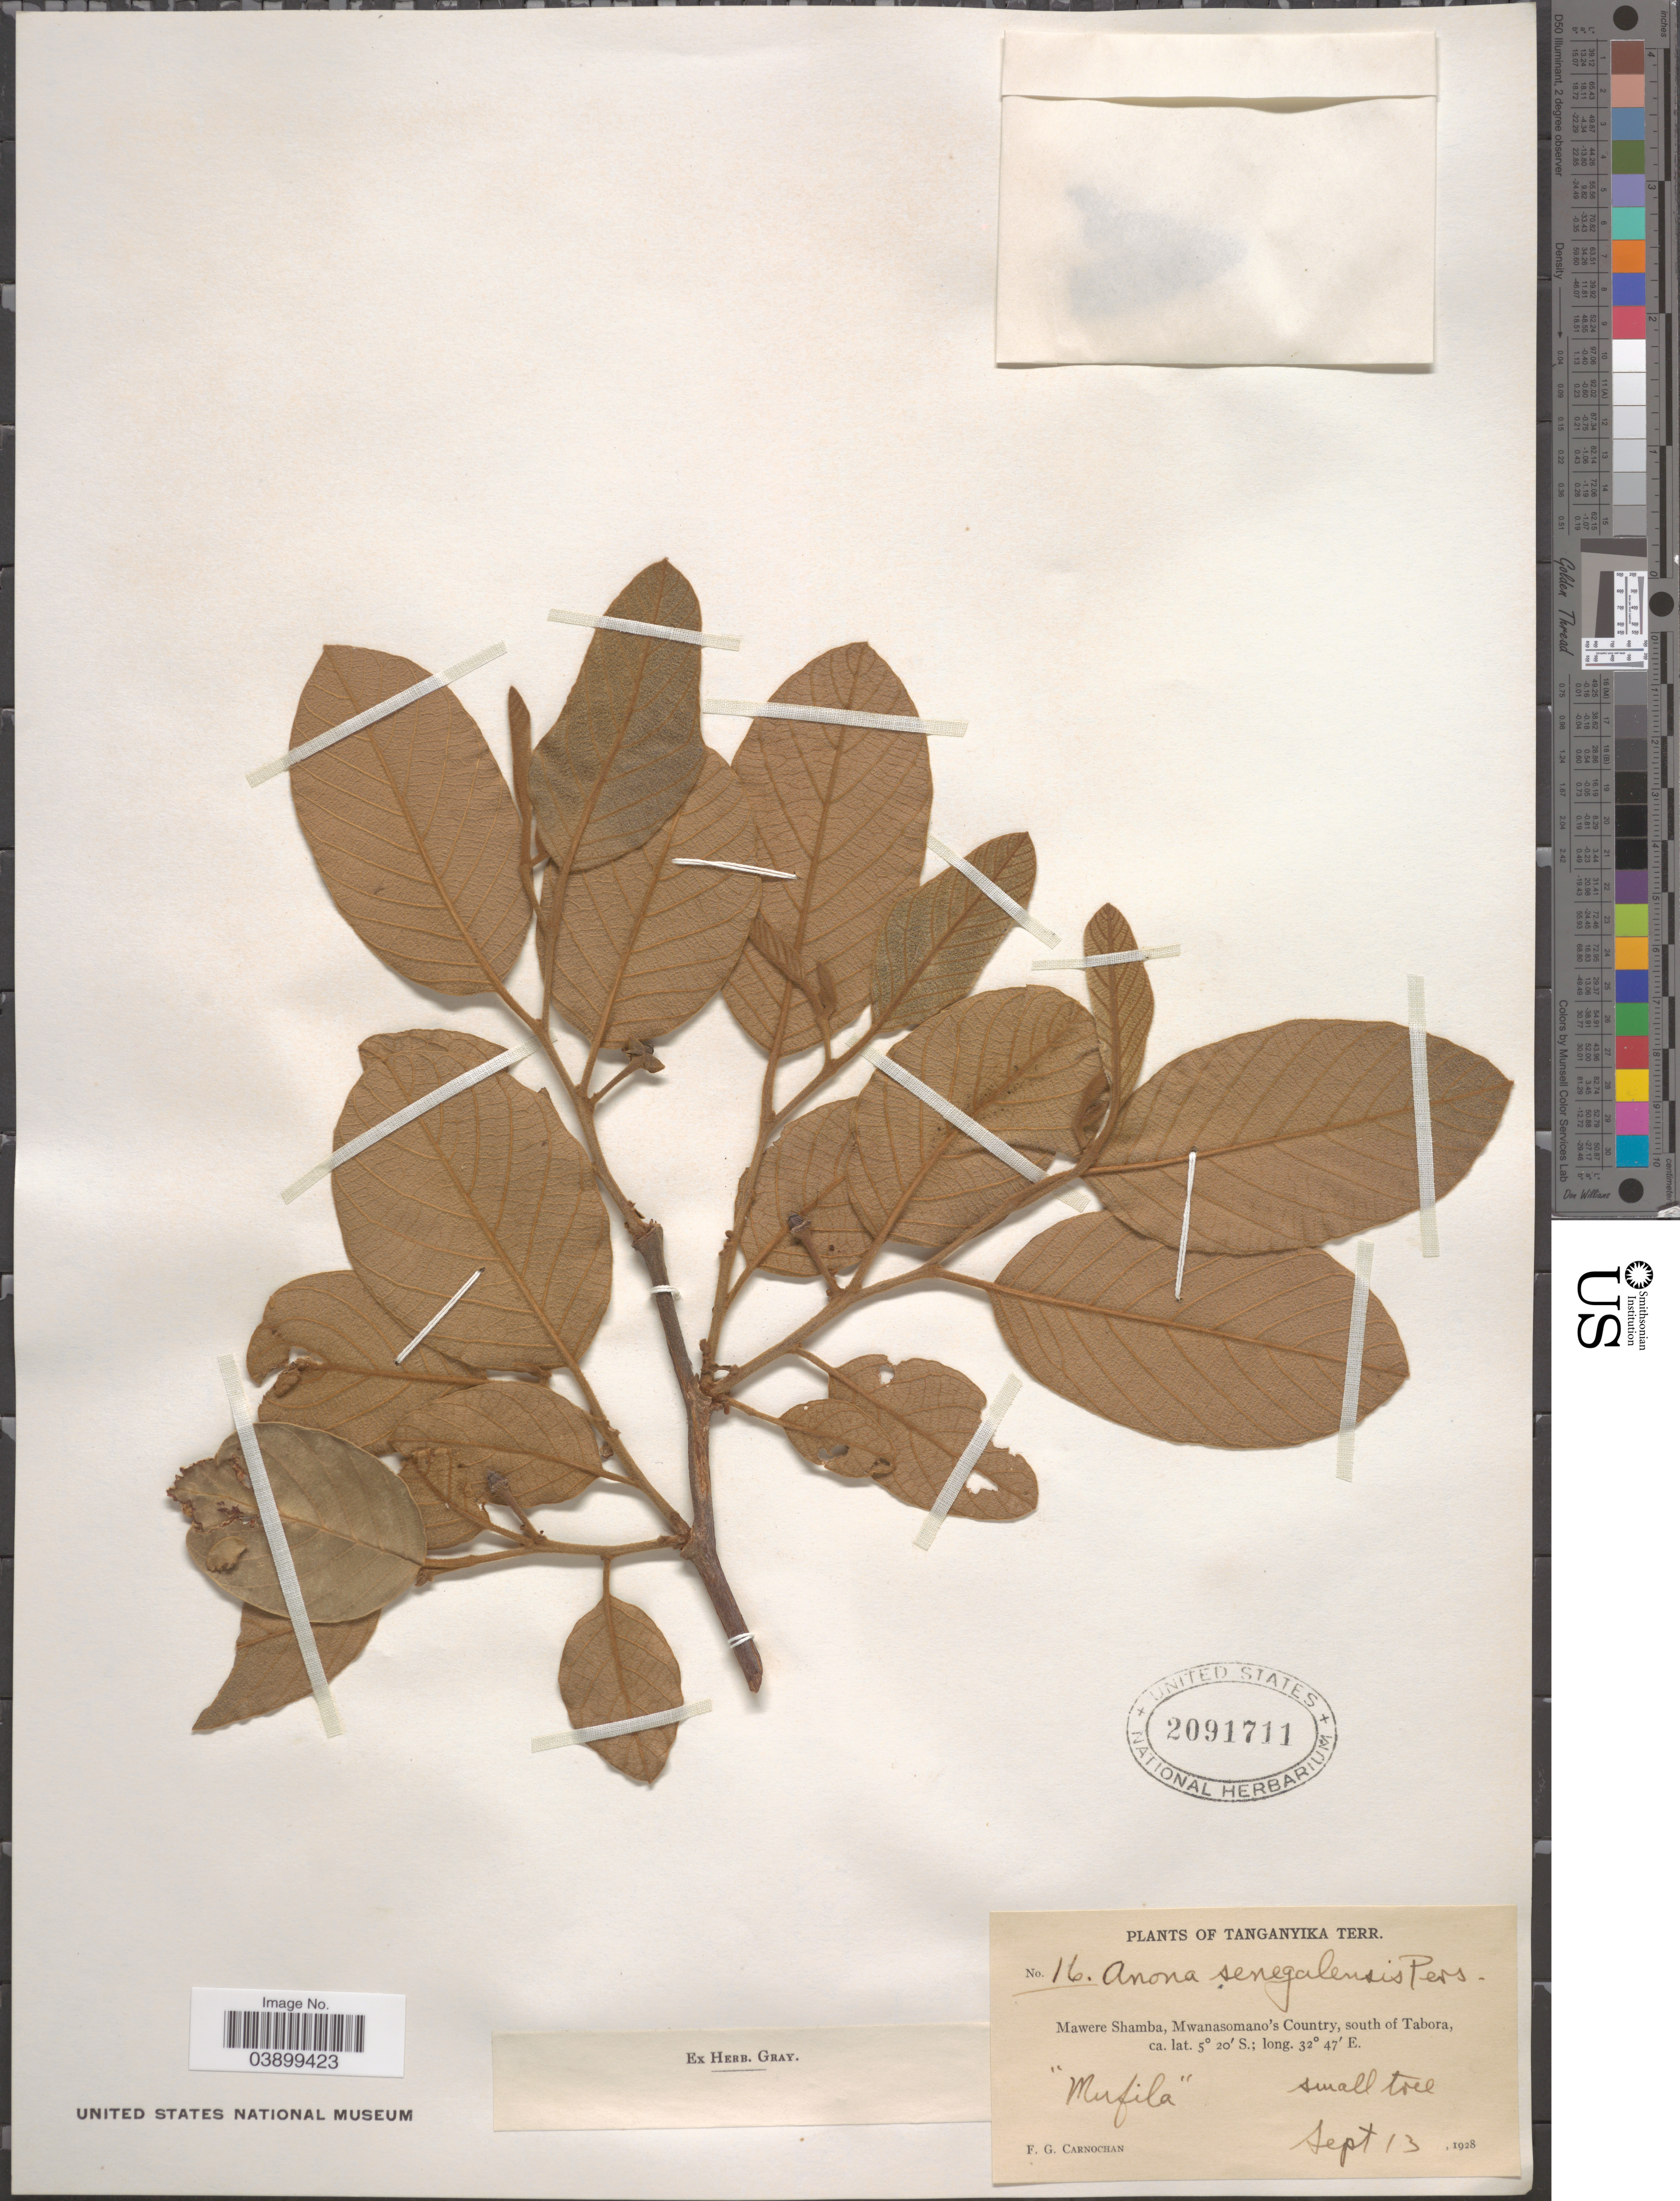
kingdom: Plantae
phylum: Tracheophyta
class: Magnoliopsida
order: Magnoliales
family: Annonaceae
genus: Annona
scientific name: Annona senegalensis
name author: Pers.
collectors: F. Carnochan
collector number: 16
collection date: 1928-09-13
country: Tanzania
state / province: Tabora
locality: Tanganyika Terr. Mawere Shamba, Mwanasomano's Country, south of Tabora.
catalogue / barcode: US 2091711